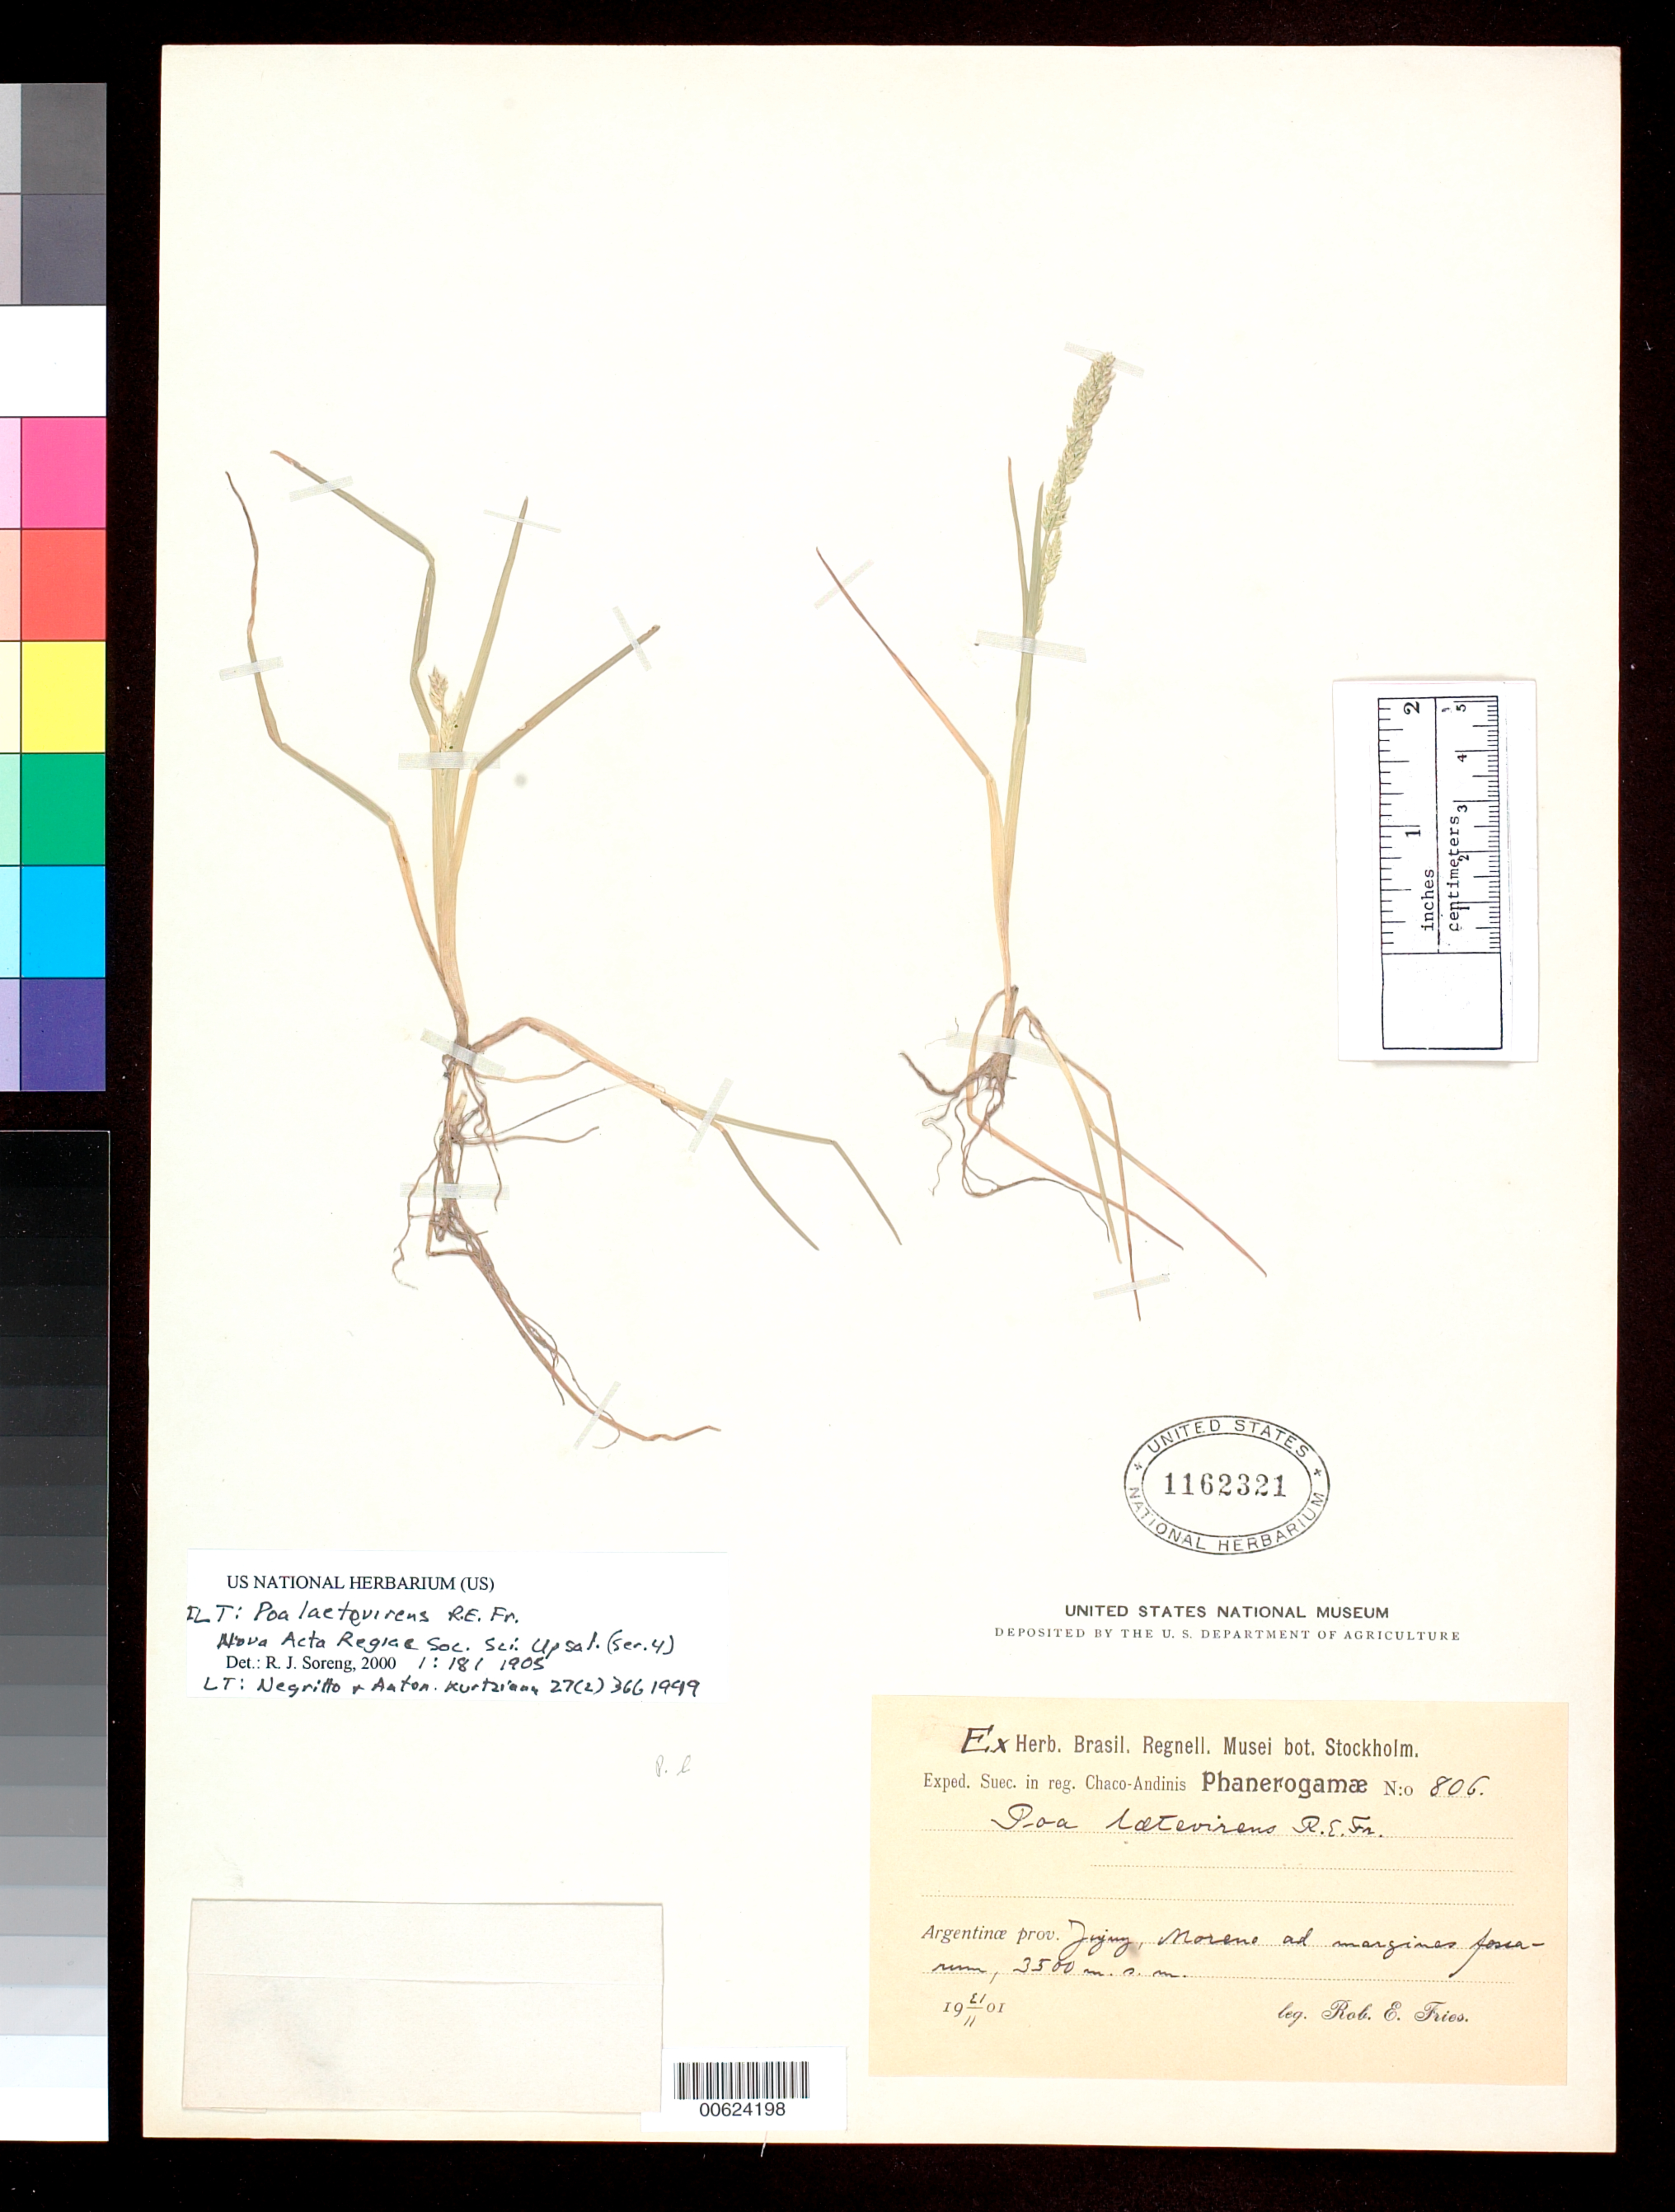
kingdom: Plantae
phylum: Tracheophyta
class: Liliopsida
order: Poales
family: Poaceae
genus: Poa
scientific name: Poa laetevirens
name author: R.E. Fr.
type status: Isolectotype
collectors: R. E. Fries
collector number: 806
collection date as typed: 21 Nov 1901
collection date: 1901-11-21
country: Argentina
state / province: Jujuy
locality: Morene ad margines fossarum.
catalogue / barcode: US 1162321